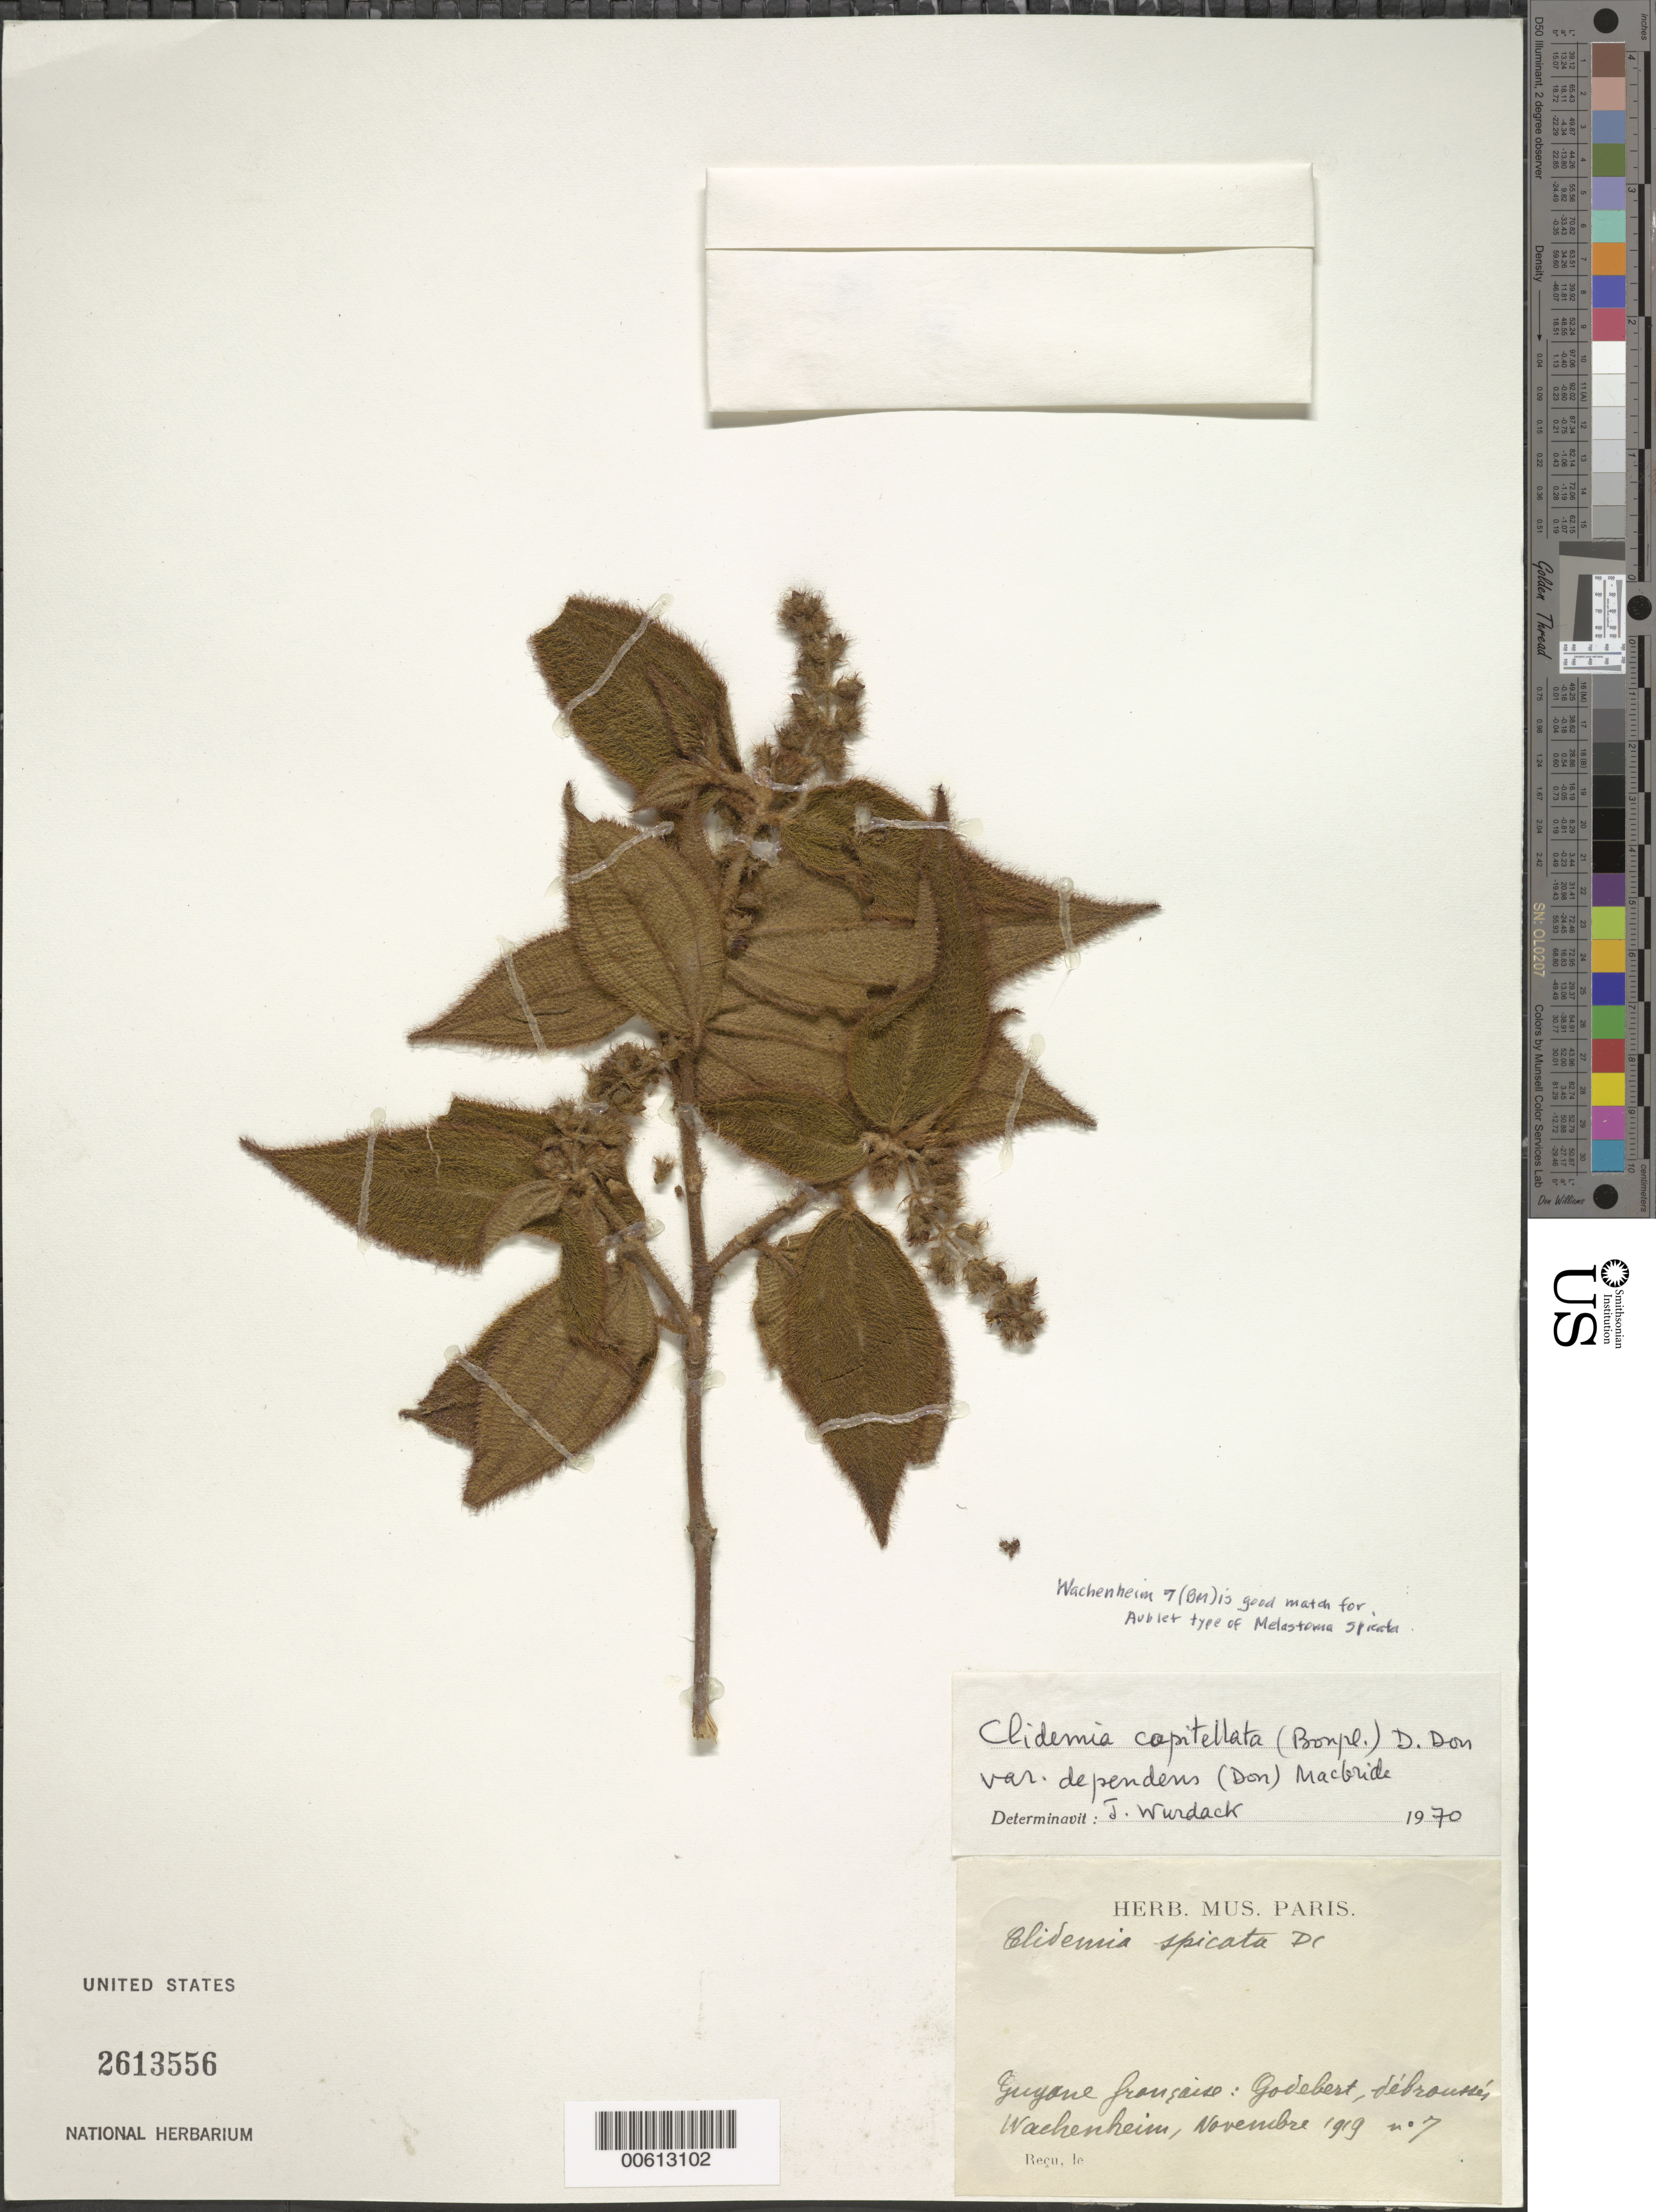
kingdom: Plantae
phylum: Tracheophyta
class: Magnoliopsida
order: Myrtales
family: Melastomataceae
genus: Clidemia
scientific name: Clidemia capitellata var. dependens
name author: (Pav. & D. Don) J.F. Macbr.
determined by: Wurdack, John J., (US), US (UNITED STATES)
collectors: G. Wachenheim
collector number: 7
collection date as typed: Nov-19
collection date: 1919-11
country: French Guiana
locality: Godebert, Débroussés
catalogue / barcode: US 2613556